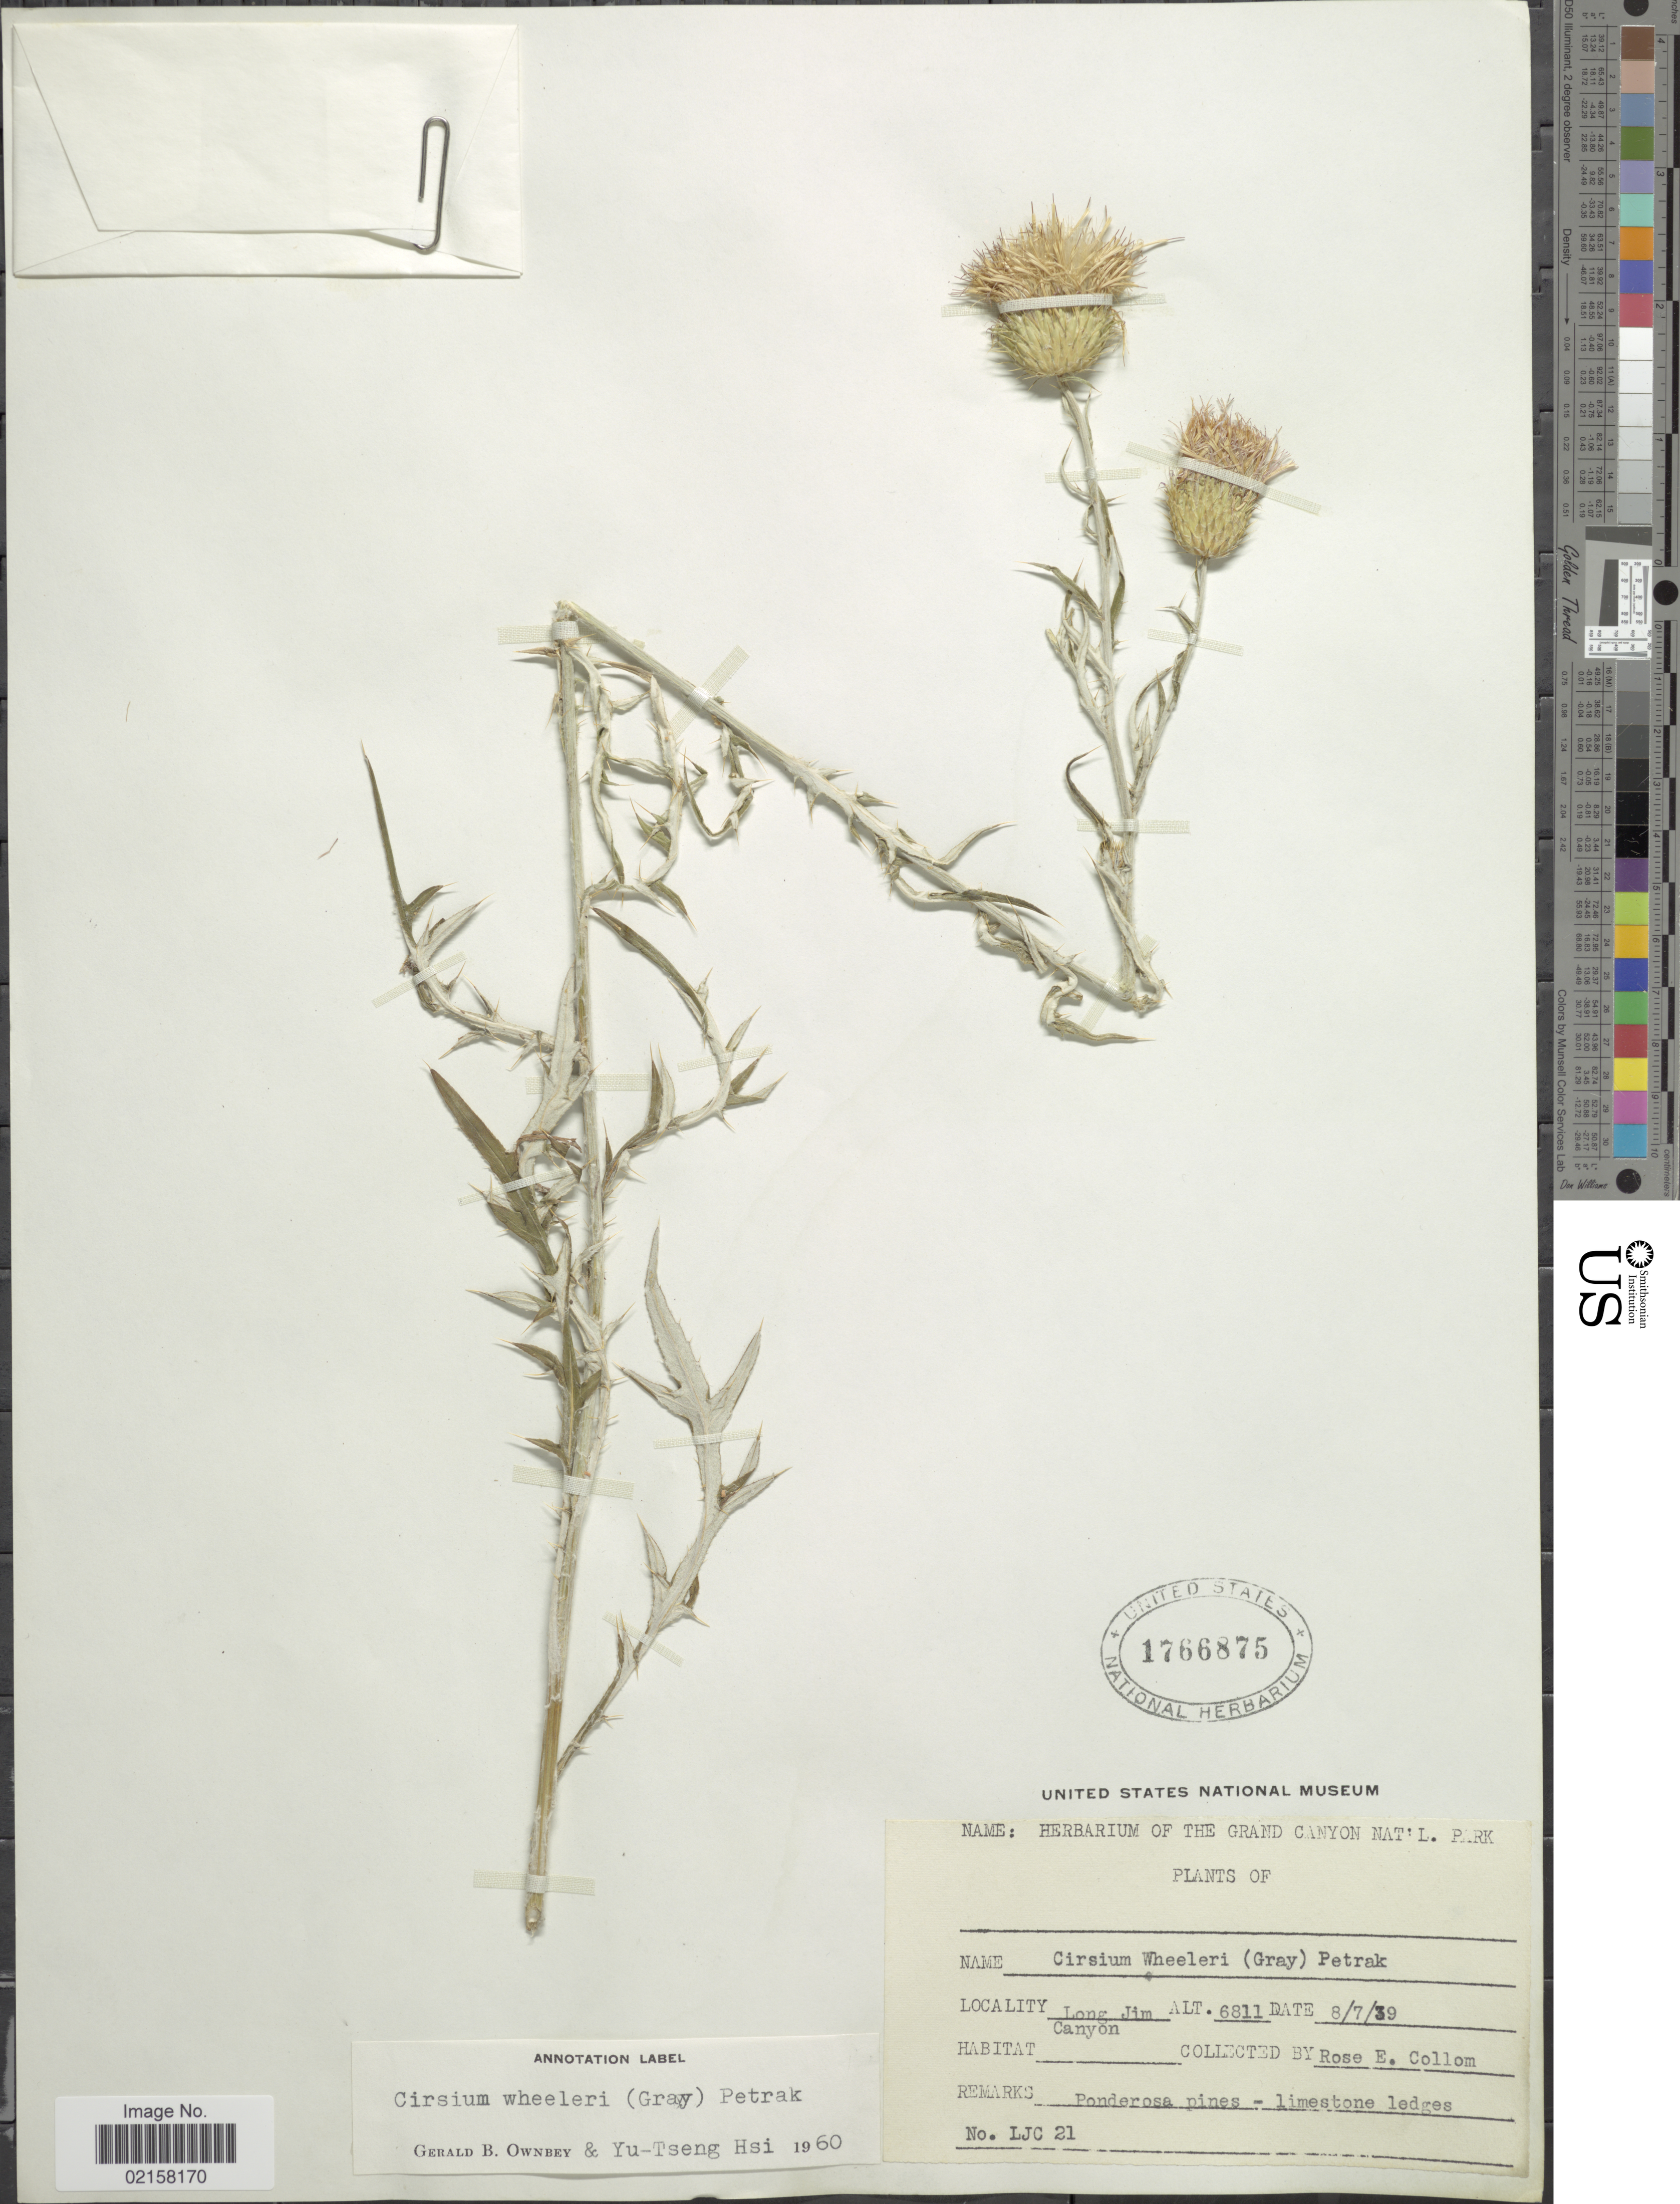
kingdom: Plantae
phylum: Tracheophyta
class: Magnoliopsida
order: Asterales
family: Asteraceae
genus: Cirsium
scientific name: Cirsium wheeleri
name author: (A. Gray) Petr.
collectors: R. E. Collom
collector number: LJC 21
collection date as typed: Transcribed d/m/y: 7/8/39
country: United States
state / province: Arizona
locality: Long Jim, Canyon, ponderosa pines-limestone ledges.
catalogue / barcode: US 1766875